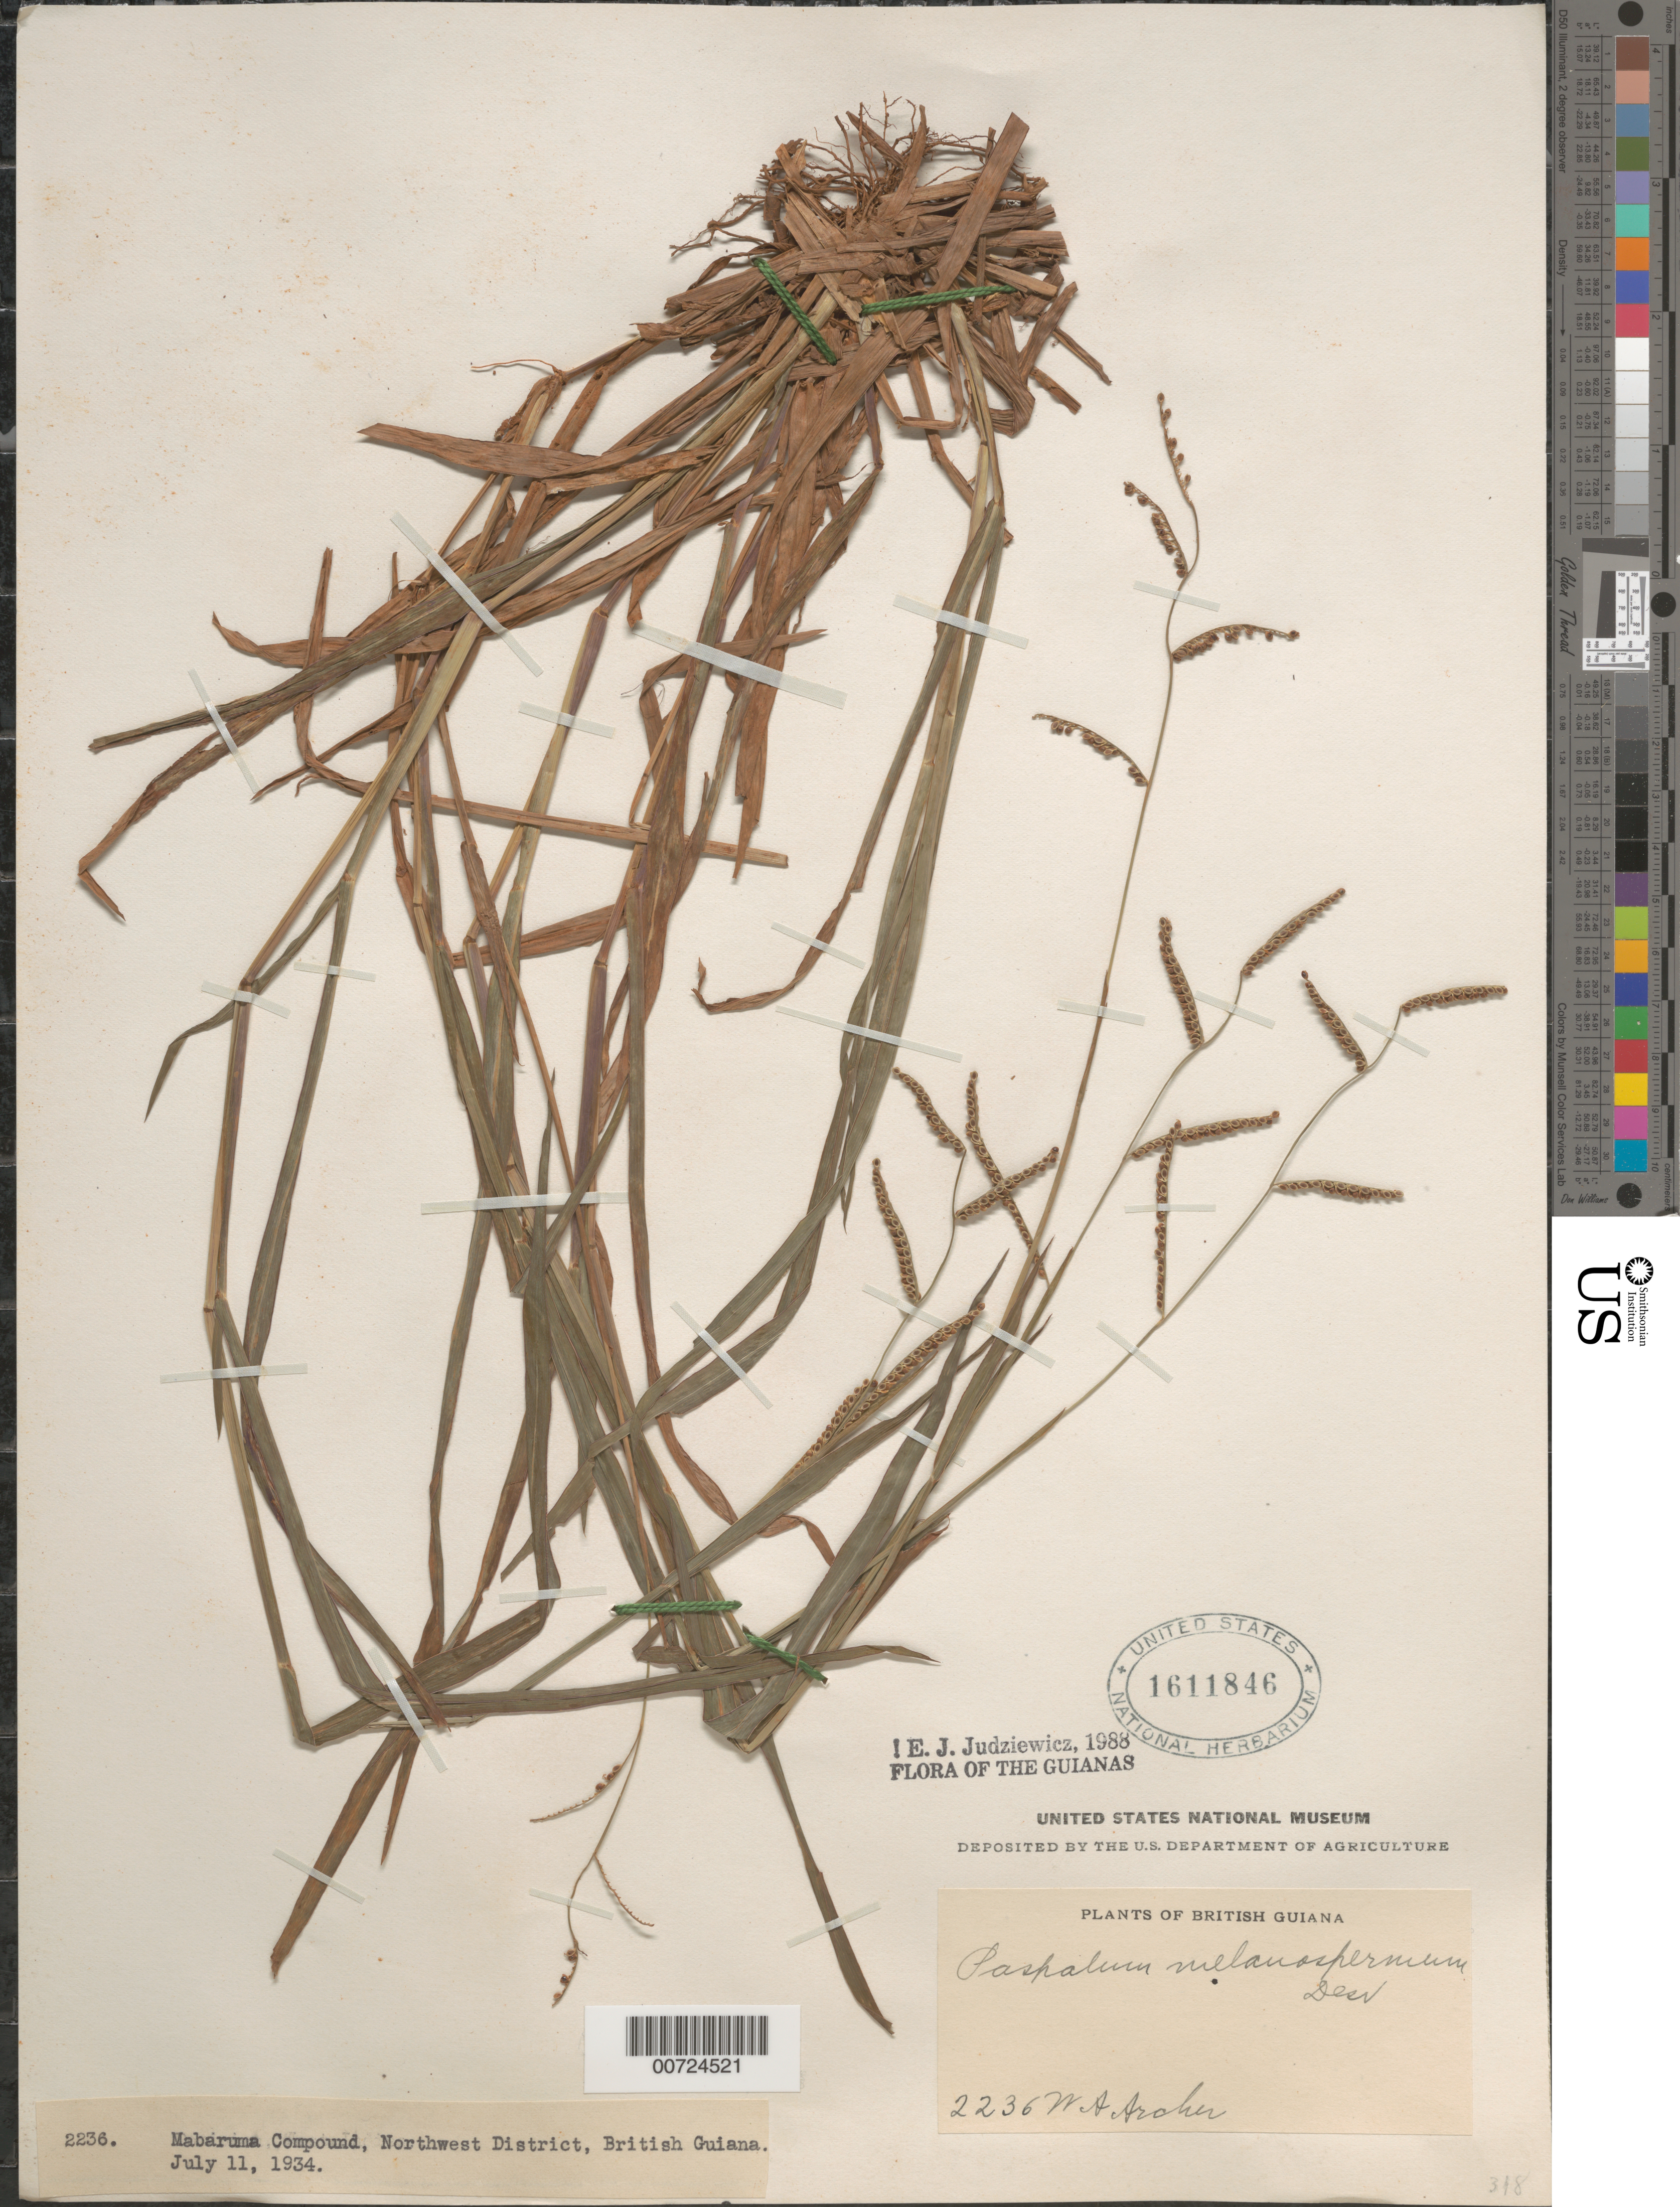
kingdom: Plantae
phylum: Tracheophyta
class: Liliopsida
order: Poales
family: Poaceae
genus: Paspalum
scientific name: Paspalum melanospermum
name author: Desv. ex Poir.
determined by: Judziewicz, E. J.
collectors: W. A. Archer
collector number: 2236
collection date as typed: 11-Jul-34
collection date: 1934-07-11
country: Guyana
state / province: Barima-Waini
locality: Mabaruma Compound, NW Dist.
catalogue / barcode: US 1611846